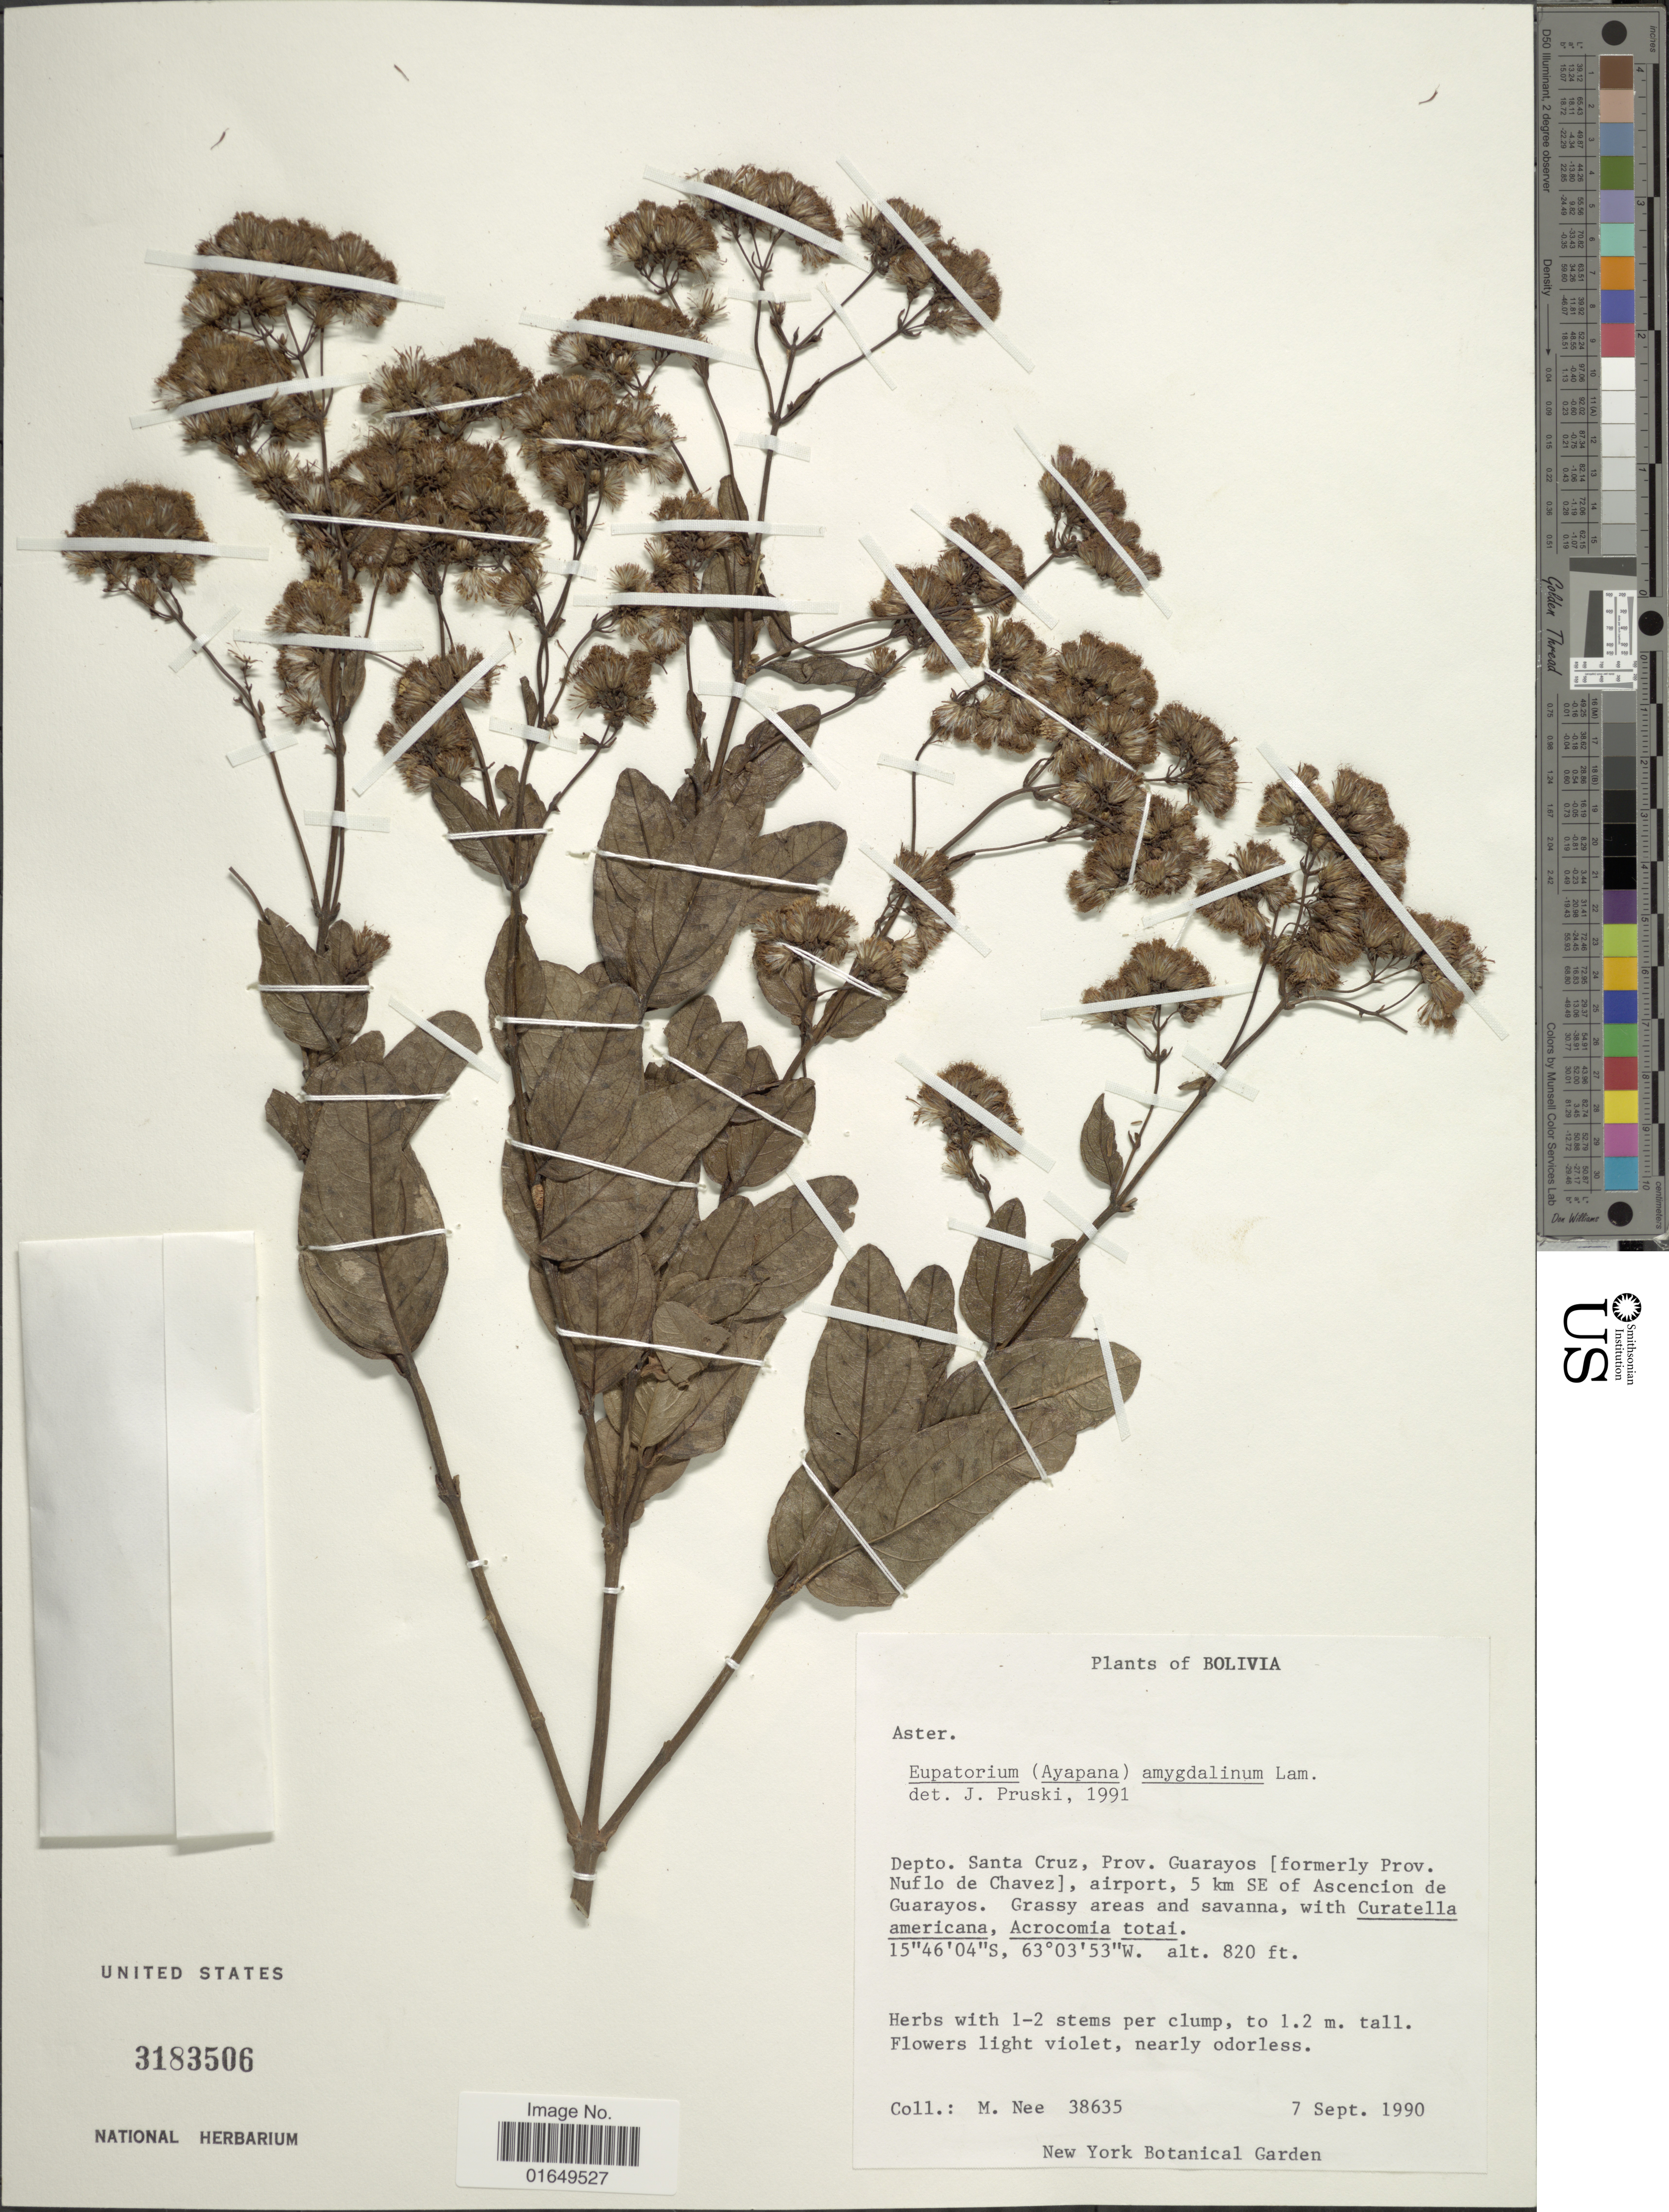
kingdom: Plantae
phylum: Tracheophyta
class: Magnoliopsida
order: Asterales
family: Asteraceae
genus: Ayapana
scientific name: Ayapana amygdalina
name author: (Lam.) R.M. King & H. Rob.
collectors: M. Nee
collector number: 38635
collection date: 1990-09-07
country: Bolivia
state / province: Santa Cruz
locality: Prov. Guarayos [fromerly Prov. Nuflo de Chavez], airport, 5 km SE of Ascension de Guarayos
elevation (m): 250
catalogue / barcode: US 3183506